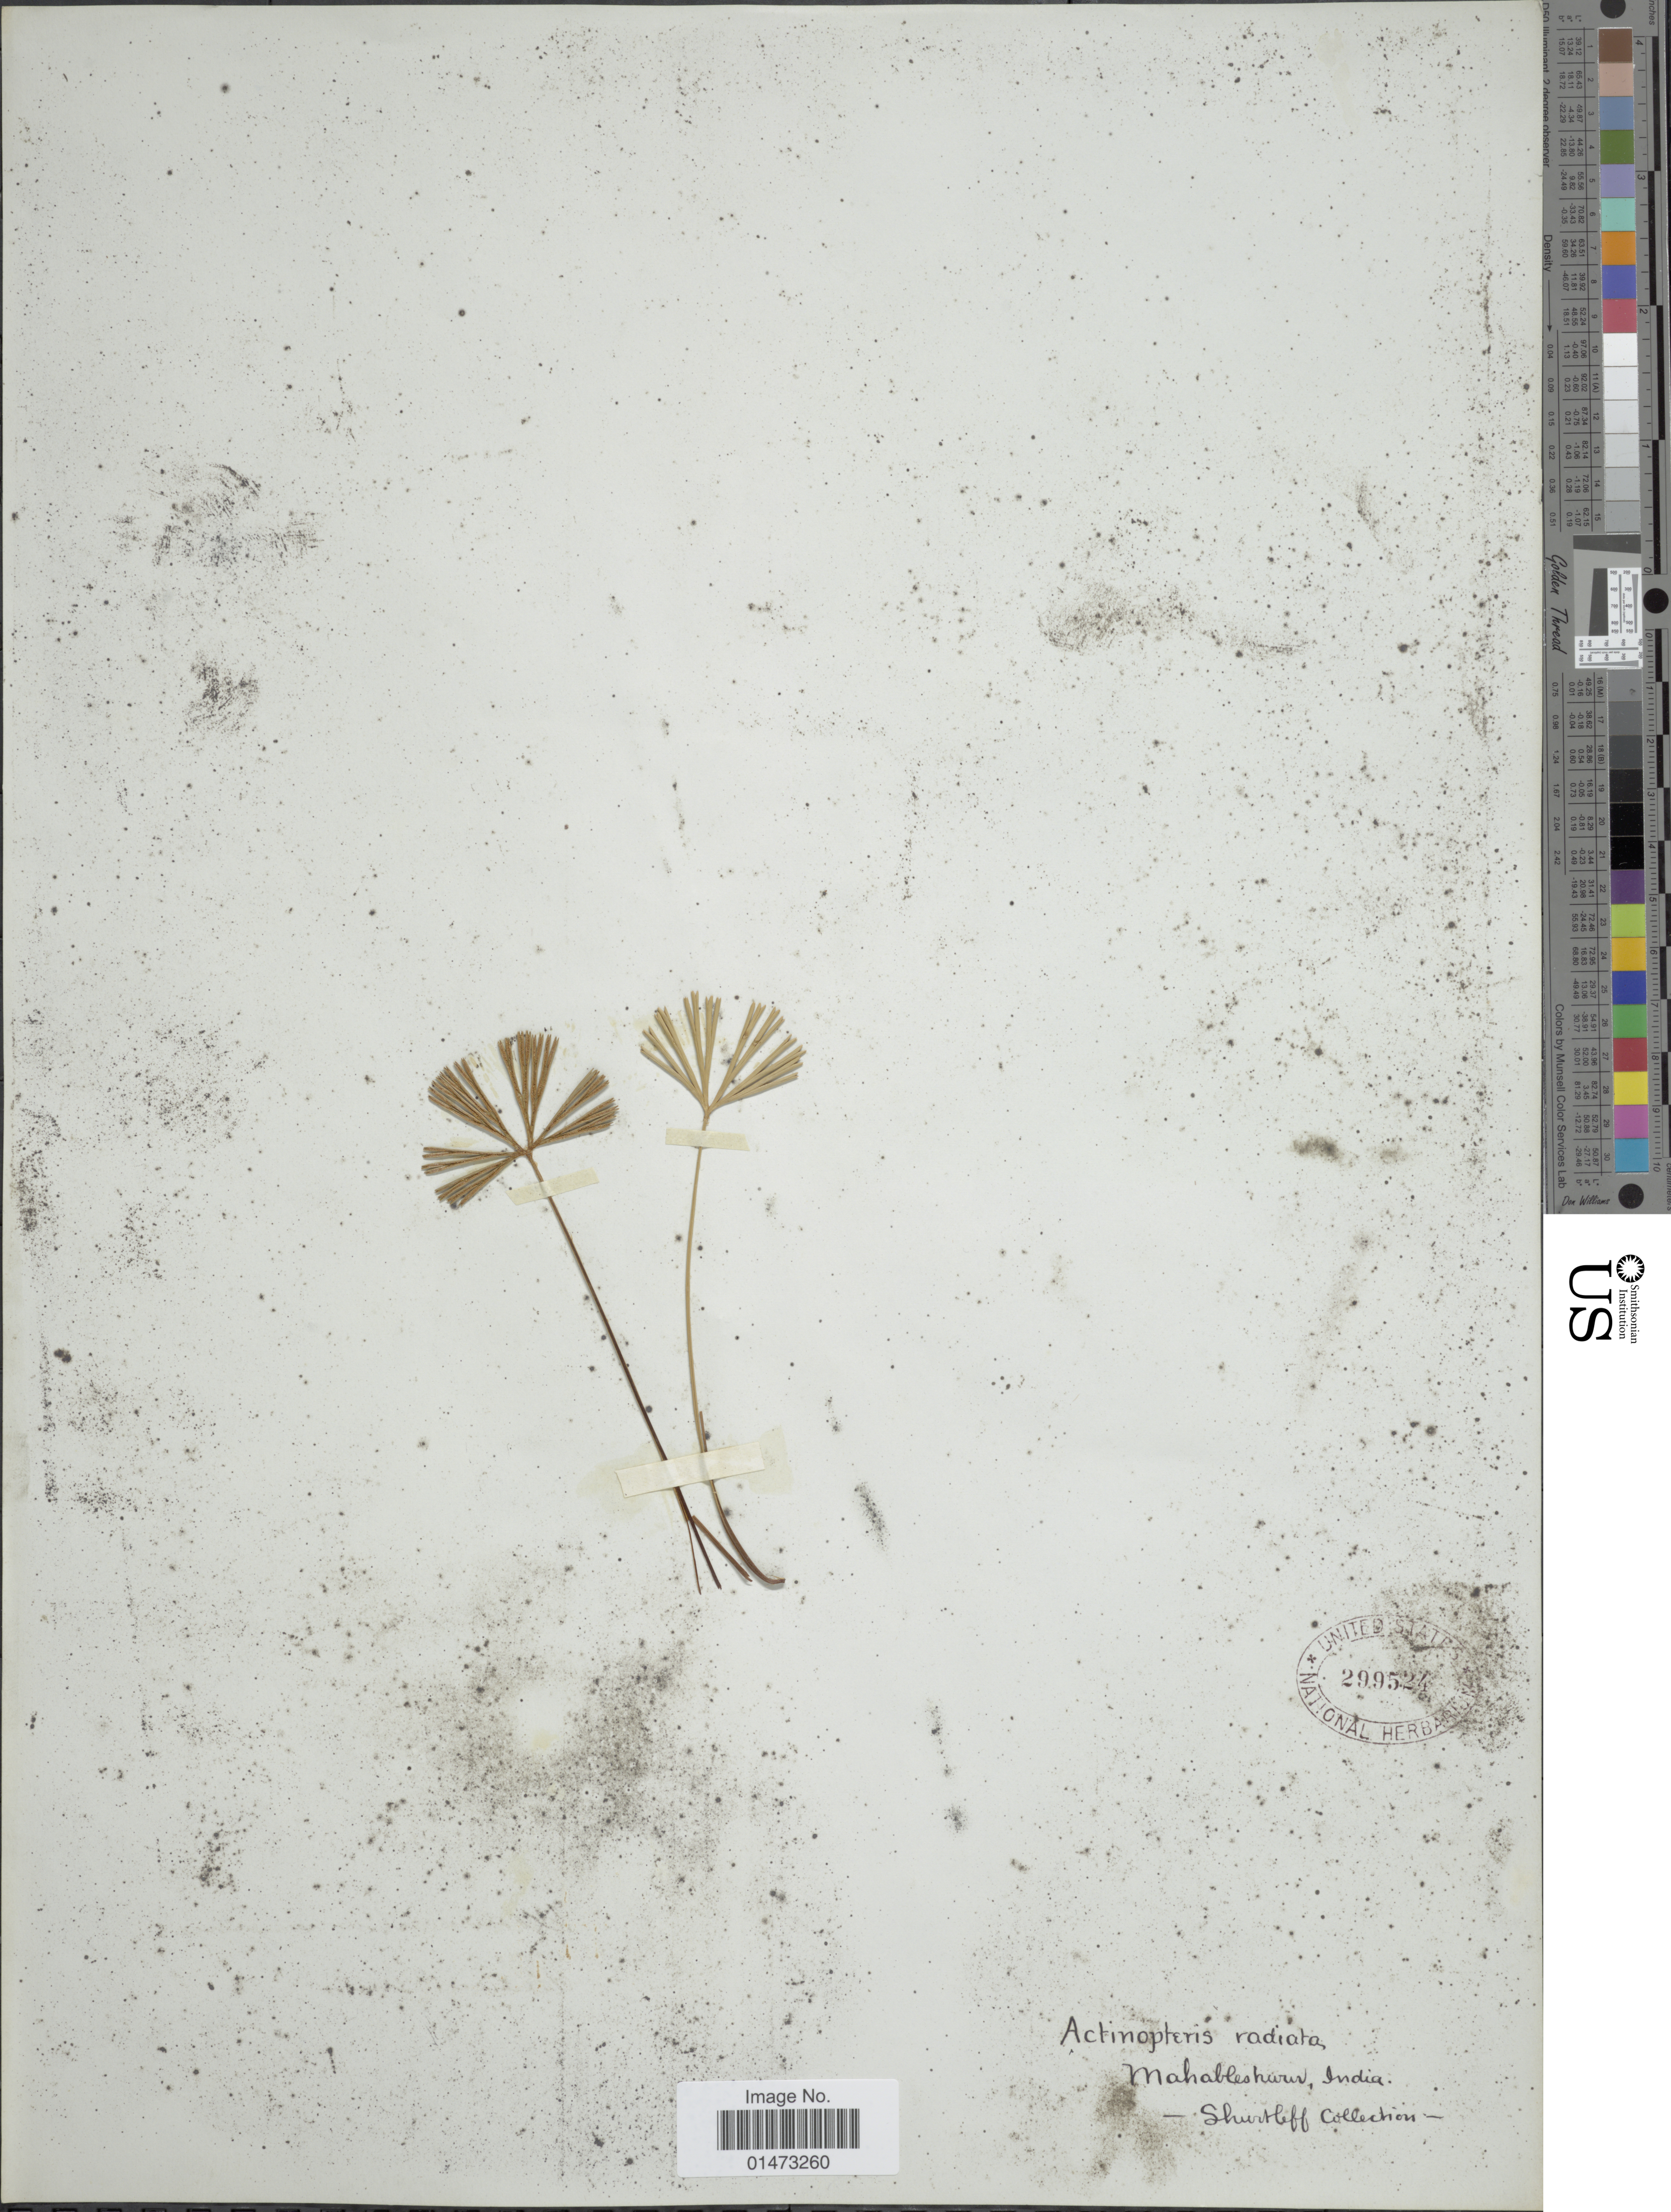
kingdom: Plantae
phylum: Tracheophyta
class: Polypodiopsida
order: Polypodiales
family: Pteridaceae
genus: Actiniopteris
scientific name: Actiniopteris radiata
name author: (Sw.) Link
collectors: Shurtleff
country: India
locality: Mahabeleshwar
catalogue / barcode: US 299524